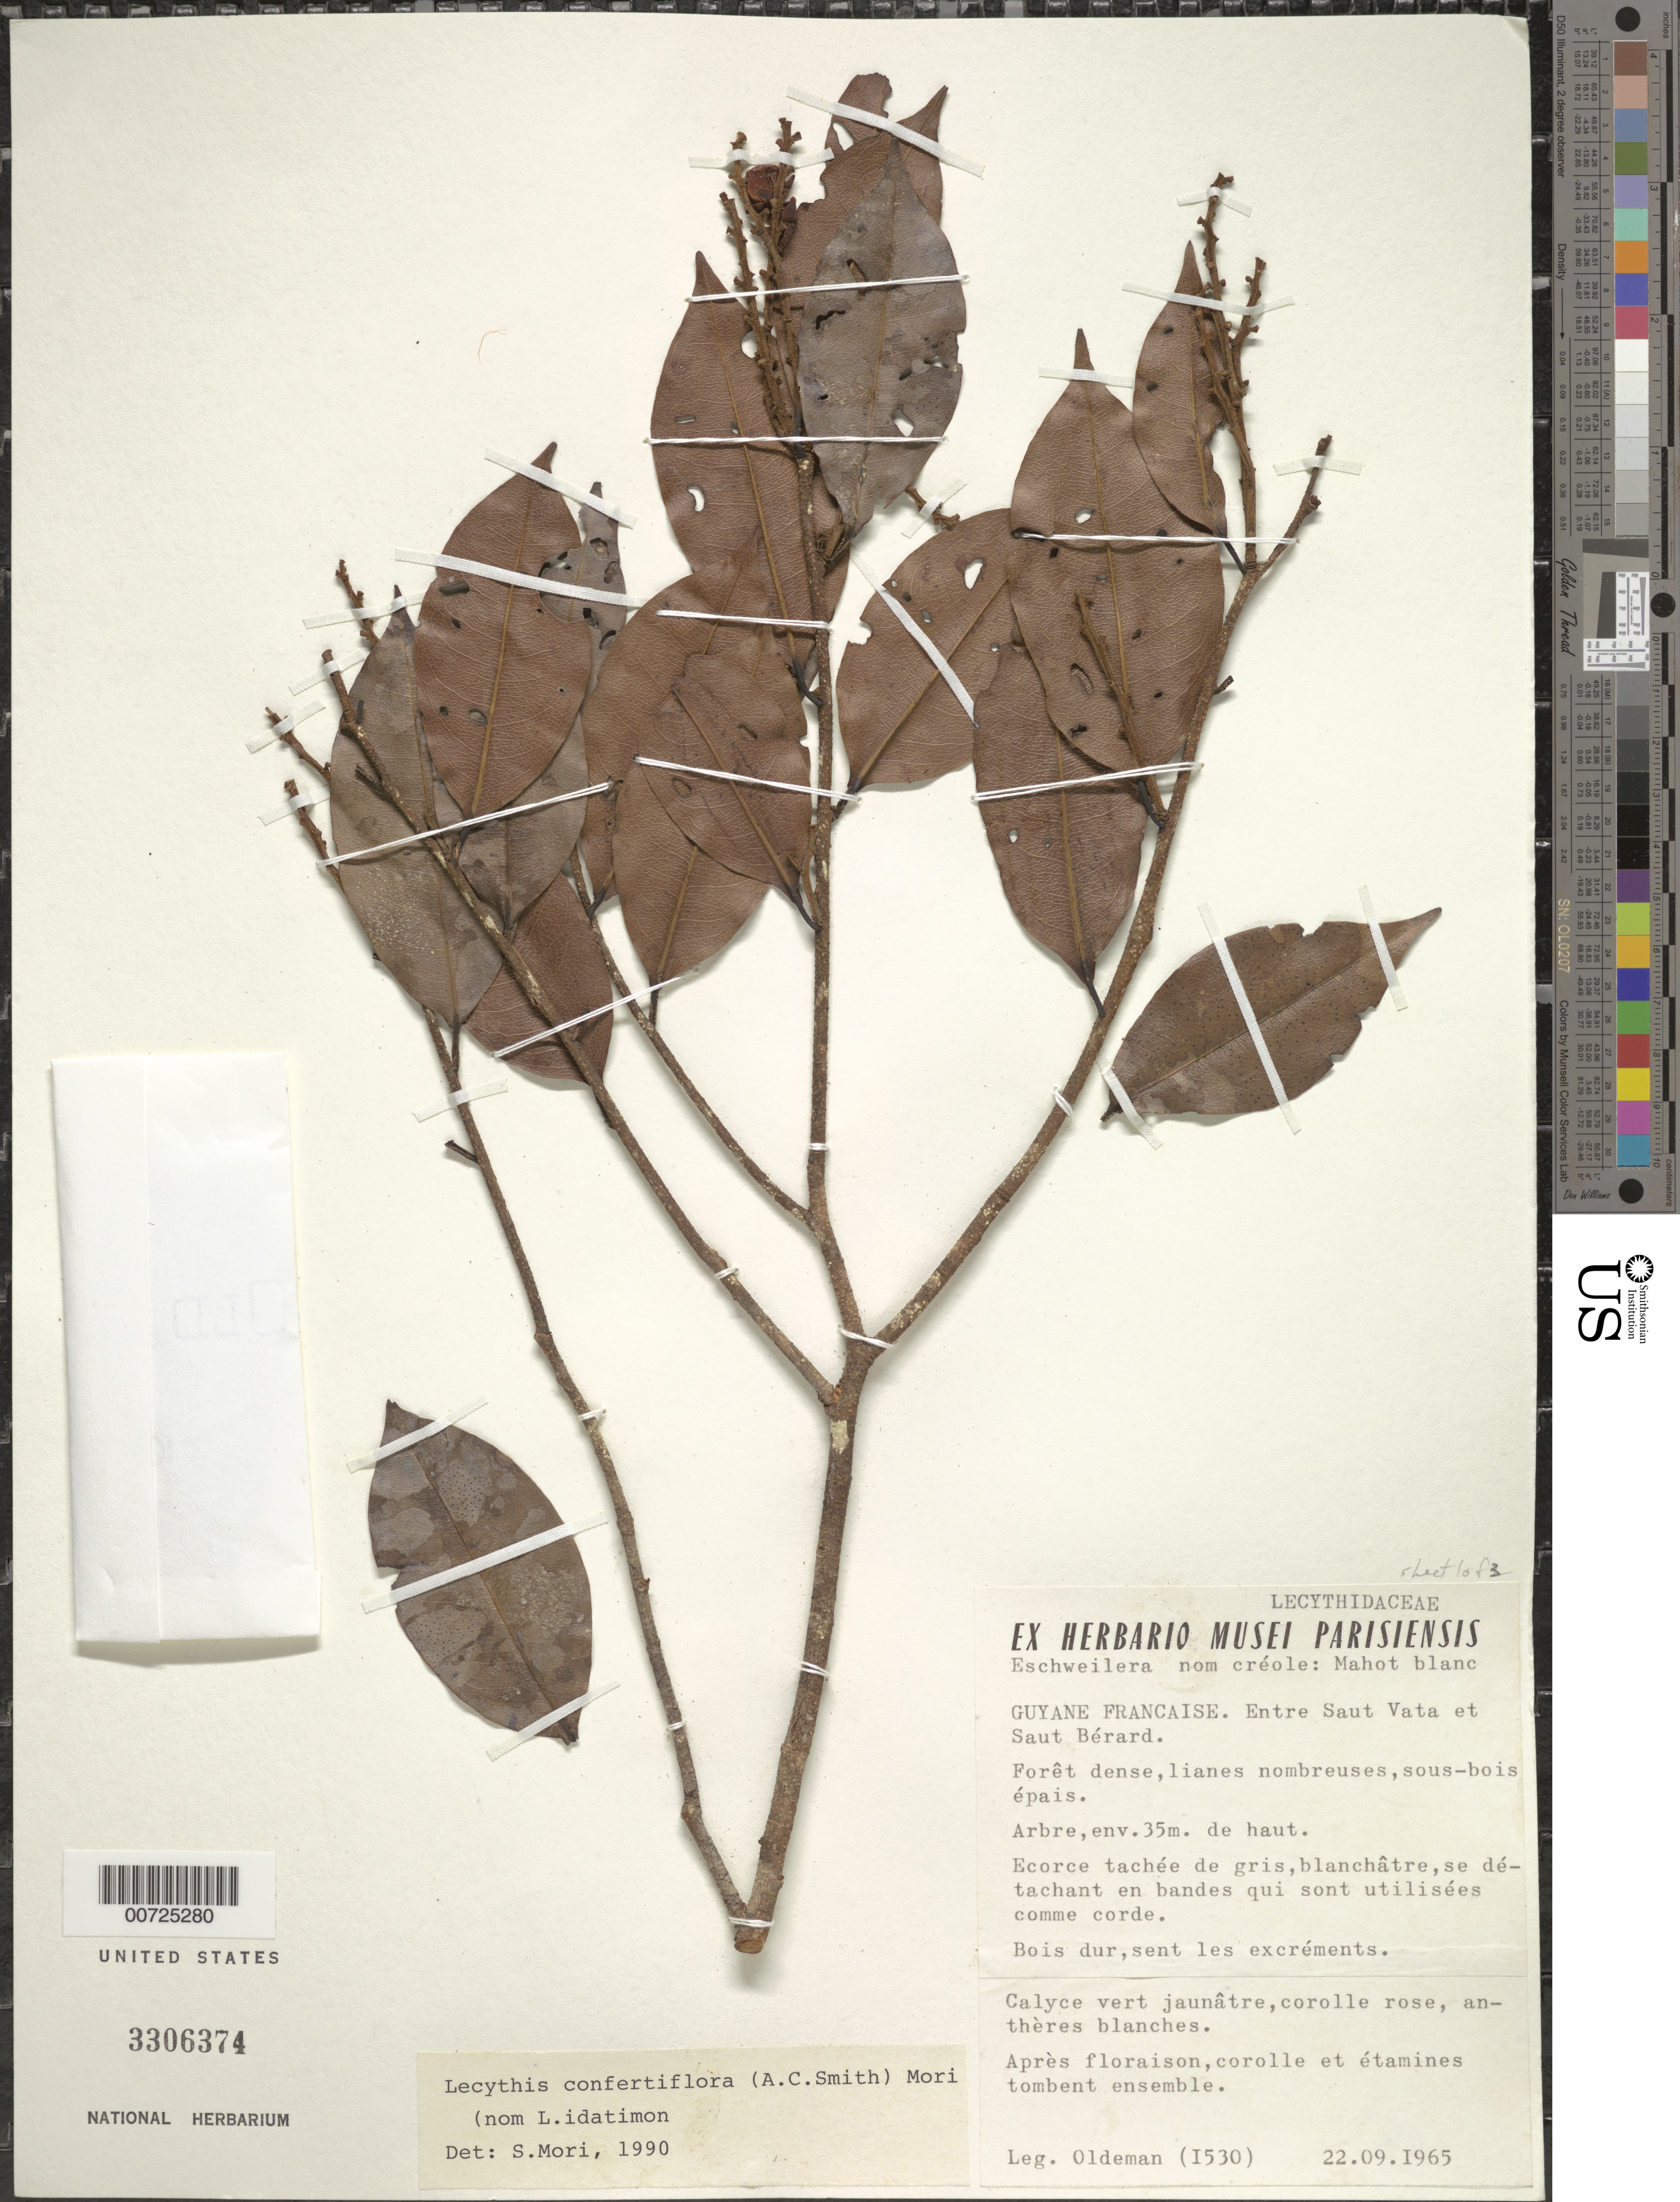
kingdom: Plantae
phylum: Tracheophyta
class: Magnoliopsida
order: Ericales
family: Lecythidaceae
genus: Lecythis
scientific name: Lecythis confertiflora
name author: (A.C. Sm.) S.A. Mori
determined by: Mori, Scott A.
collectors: R. Oldeman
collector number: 1530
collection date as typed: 22-Sep-65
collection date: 1965-09-22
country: French Guiana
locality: Saut Vata to Saut Bérard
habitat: Dense forest; thick undergrowth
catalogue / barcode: US 3306374